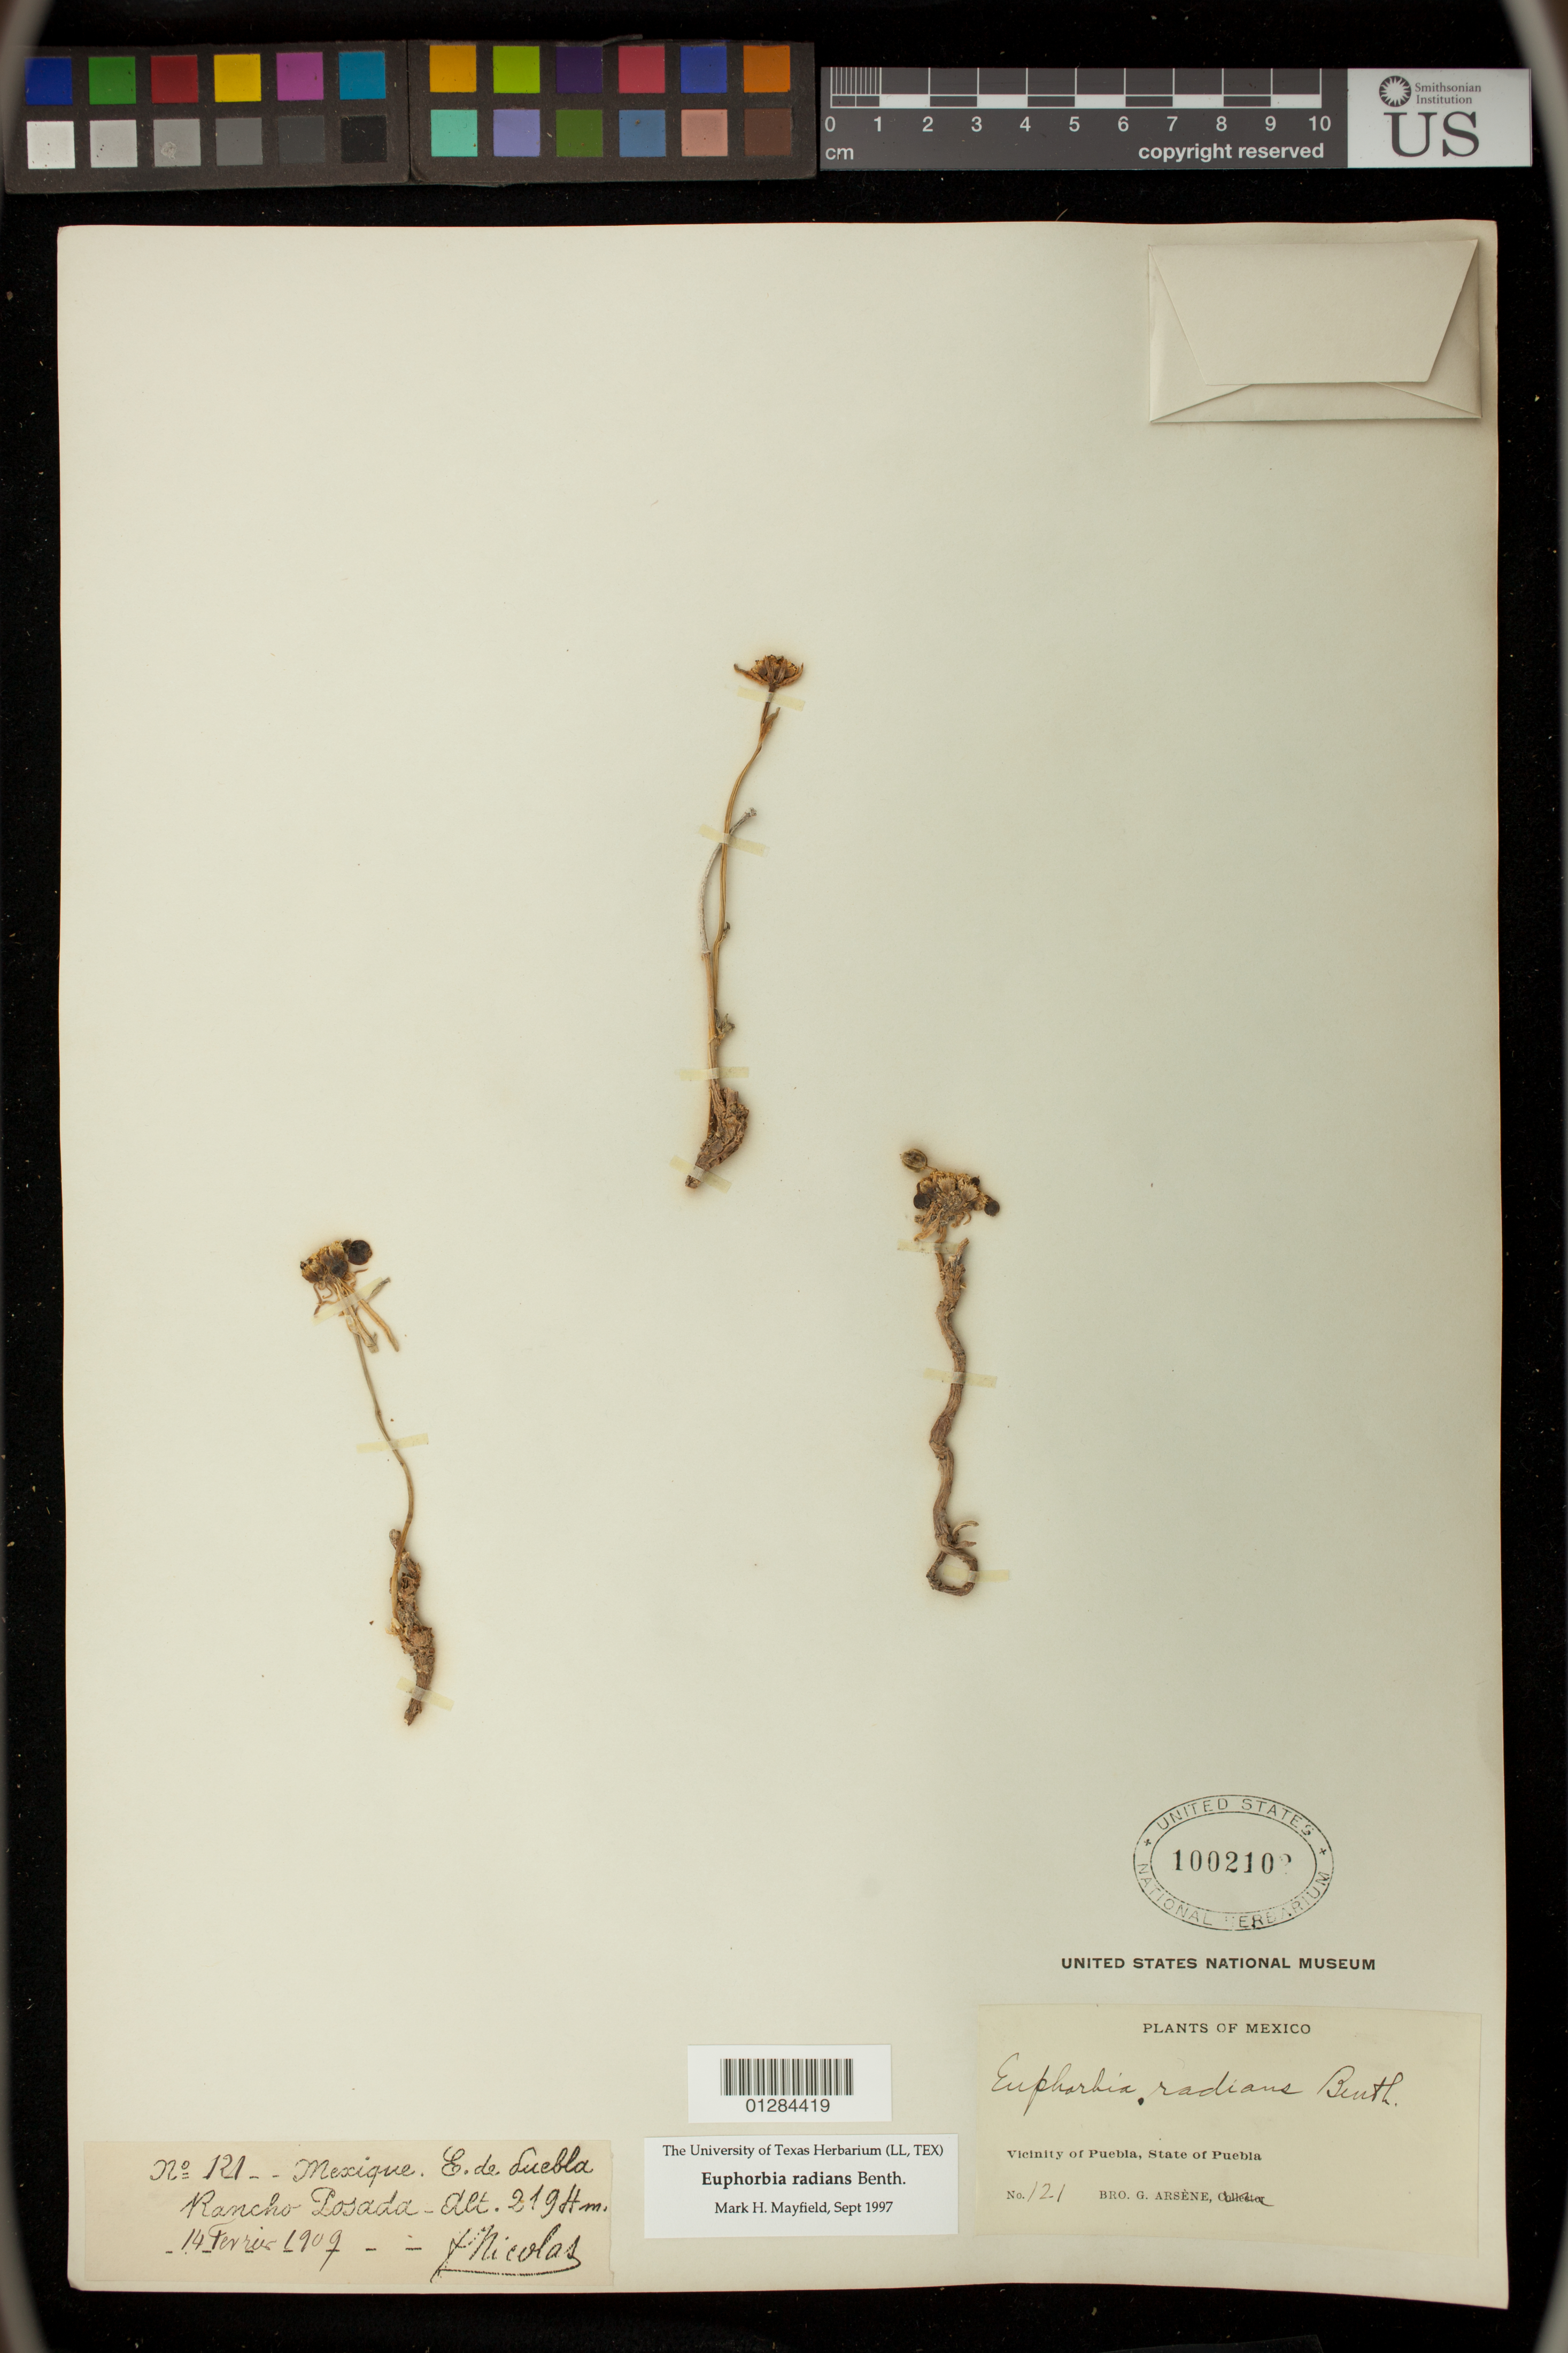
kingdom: Plantae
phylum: Tracheophyta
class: Magnoliopsida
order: Malpighiales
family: Euphorbiaceae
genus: Euphorbia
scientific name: Euphorbia radians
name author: Benth.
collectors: Bro. G. Arsène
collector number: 121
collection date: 1909-02-14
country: Mexico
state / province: Puebla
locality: Vicinity of Puebla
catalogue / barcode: US 1002102